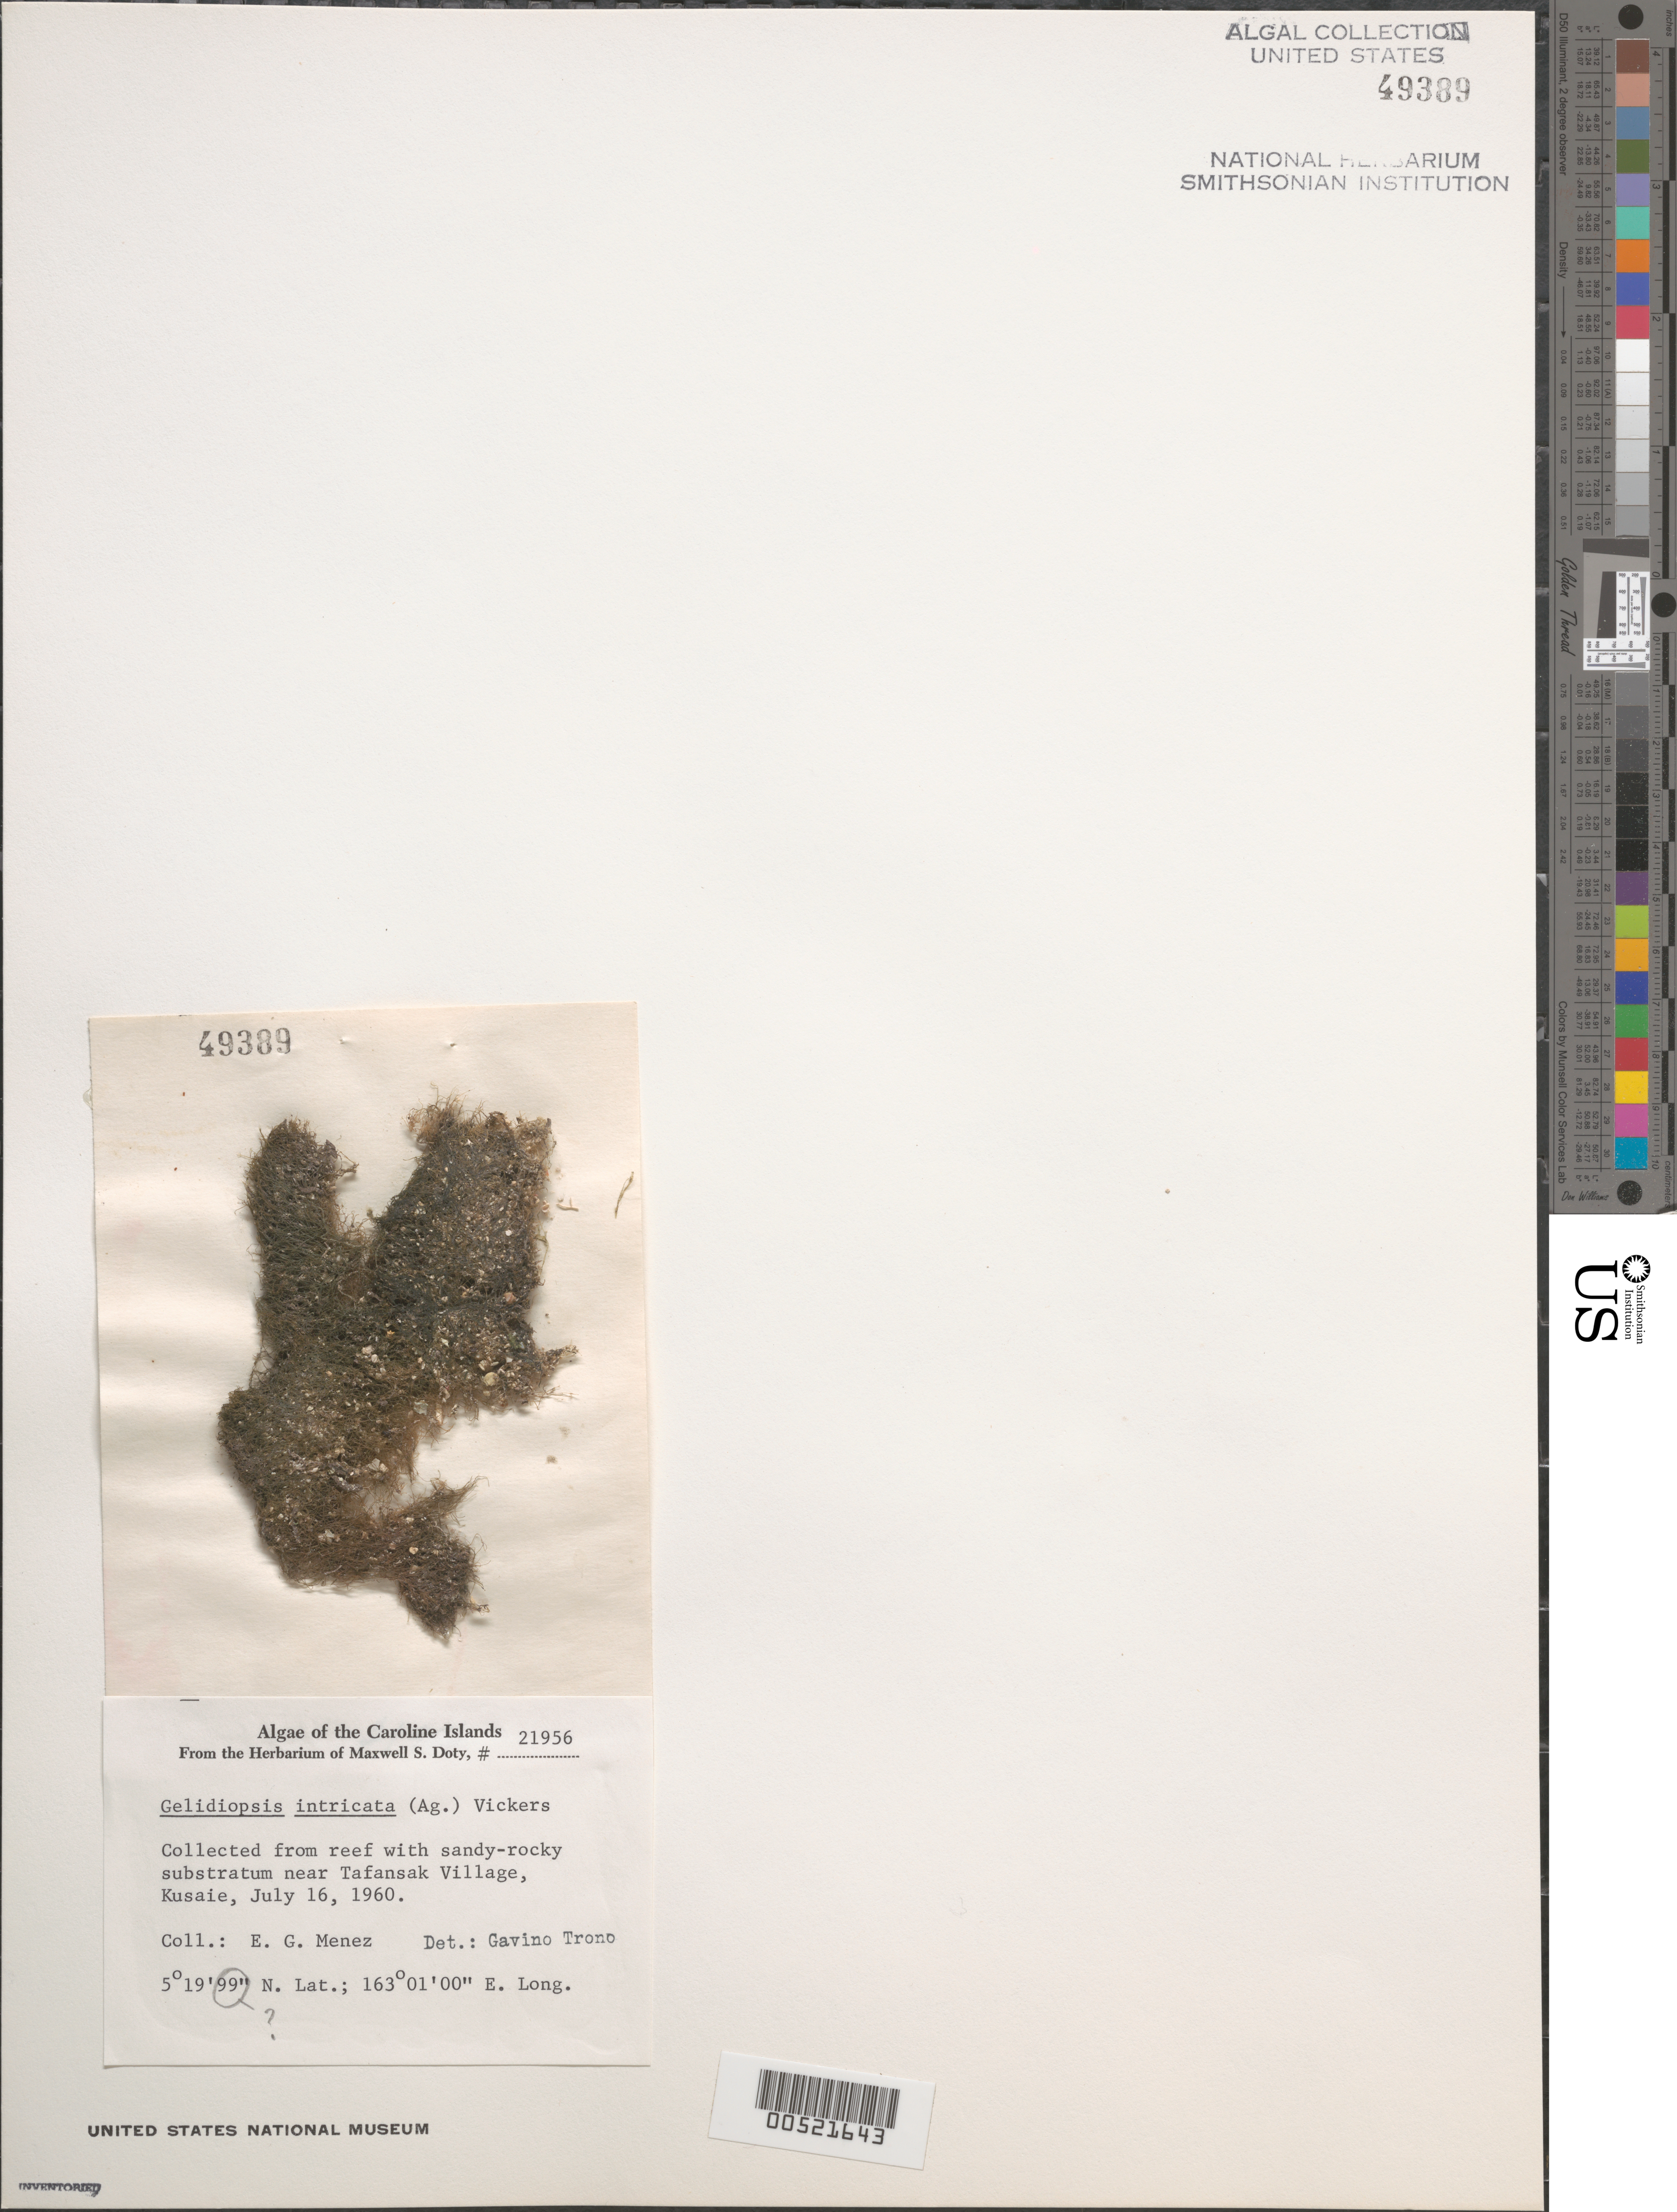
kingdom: Plantae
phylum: Rhodophyta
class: Florideophyceae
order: Rhodymeniales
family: Lomentariaceae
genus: Ceratodictyon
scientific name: Ceratodictyon intricatum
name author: (C. Agardh) R.E. Norris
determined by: Algae name updating Project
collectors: Meñez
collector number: MSD 21956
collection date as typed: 16 Jul 1960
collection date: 1960-07-16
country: Micronesia, Federated States of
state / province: Kosrae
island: Kosrae [Kusaie]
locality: Near Tafansak village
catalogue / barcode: US 49389